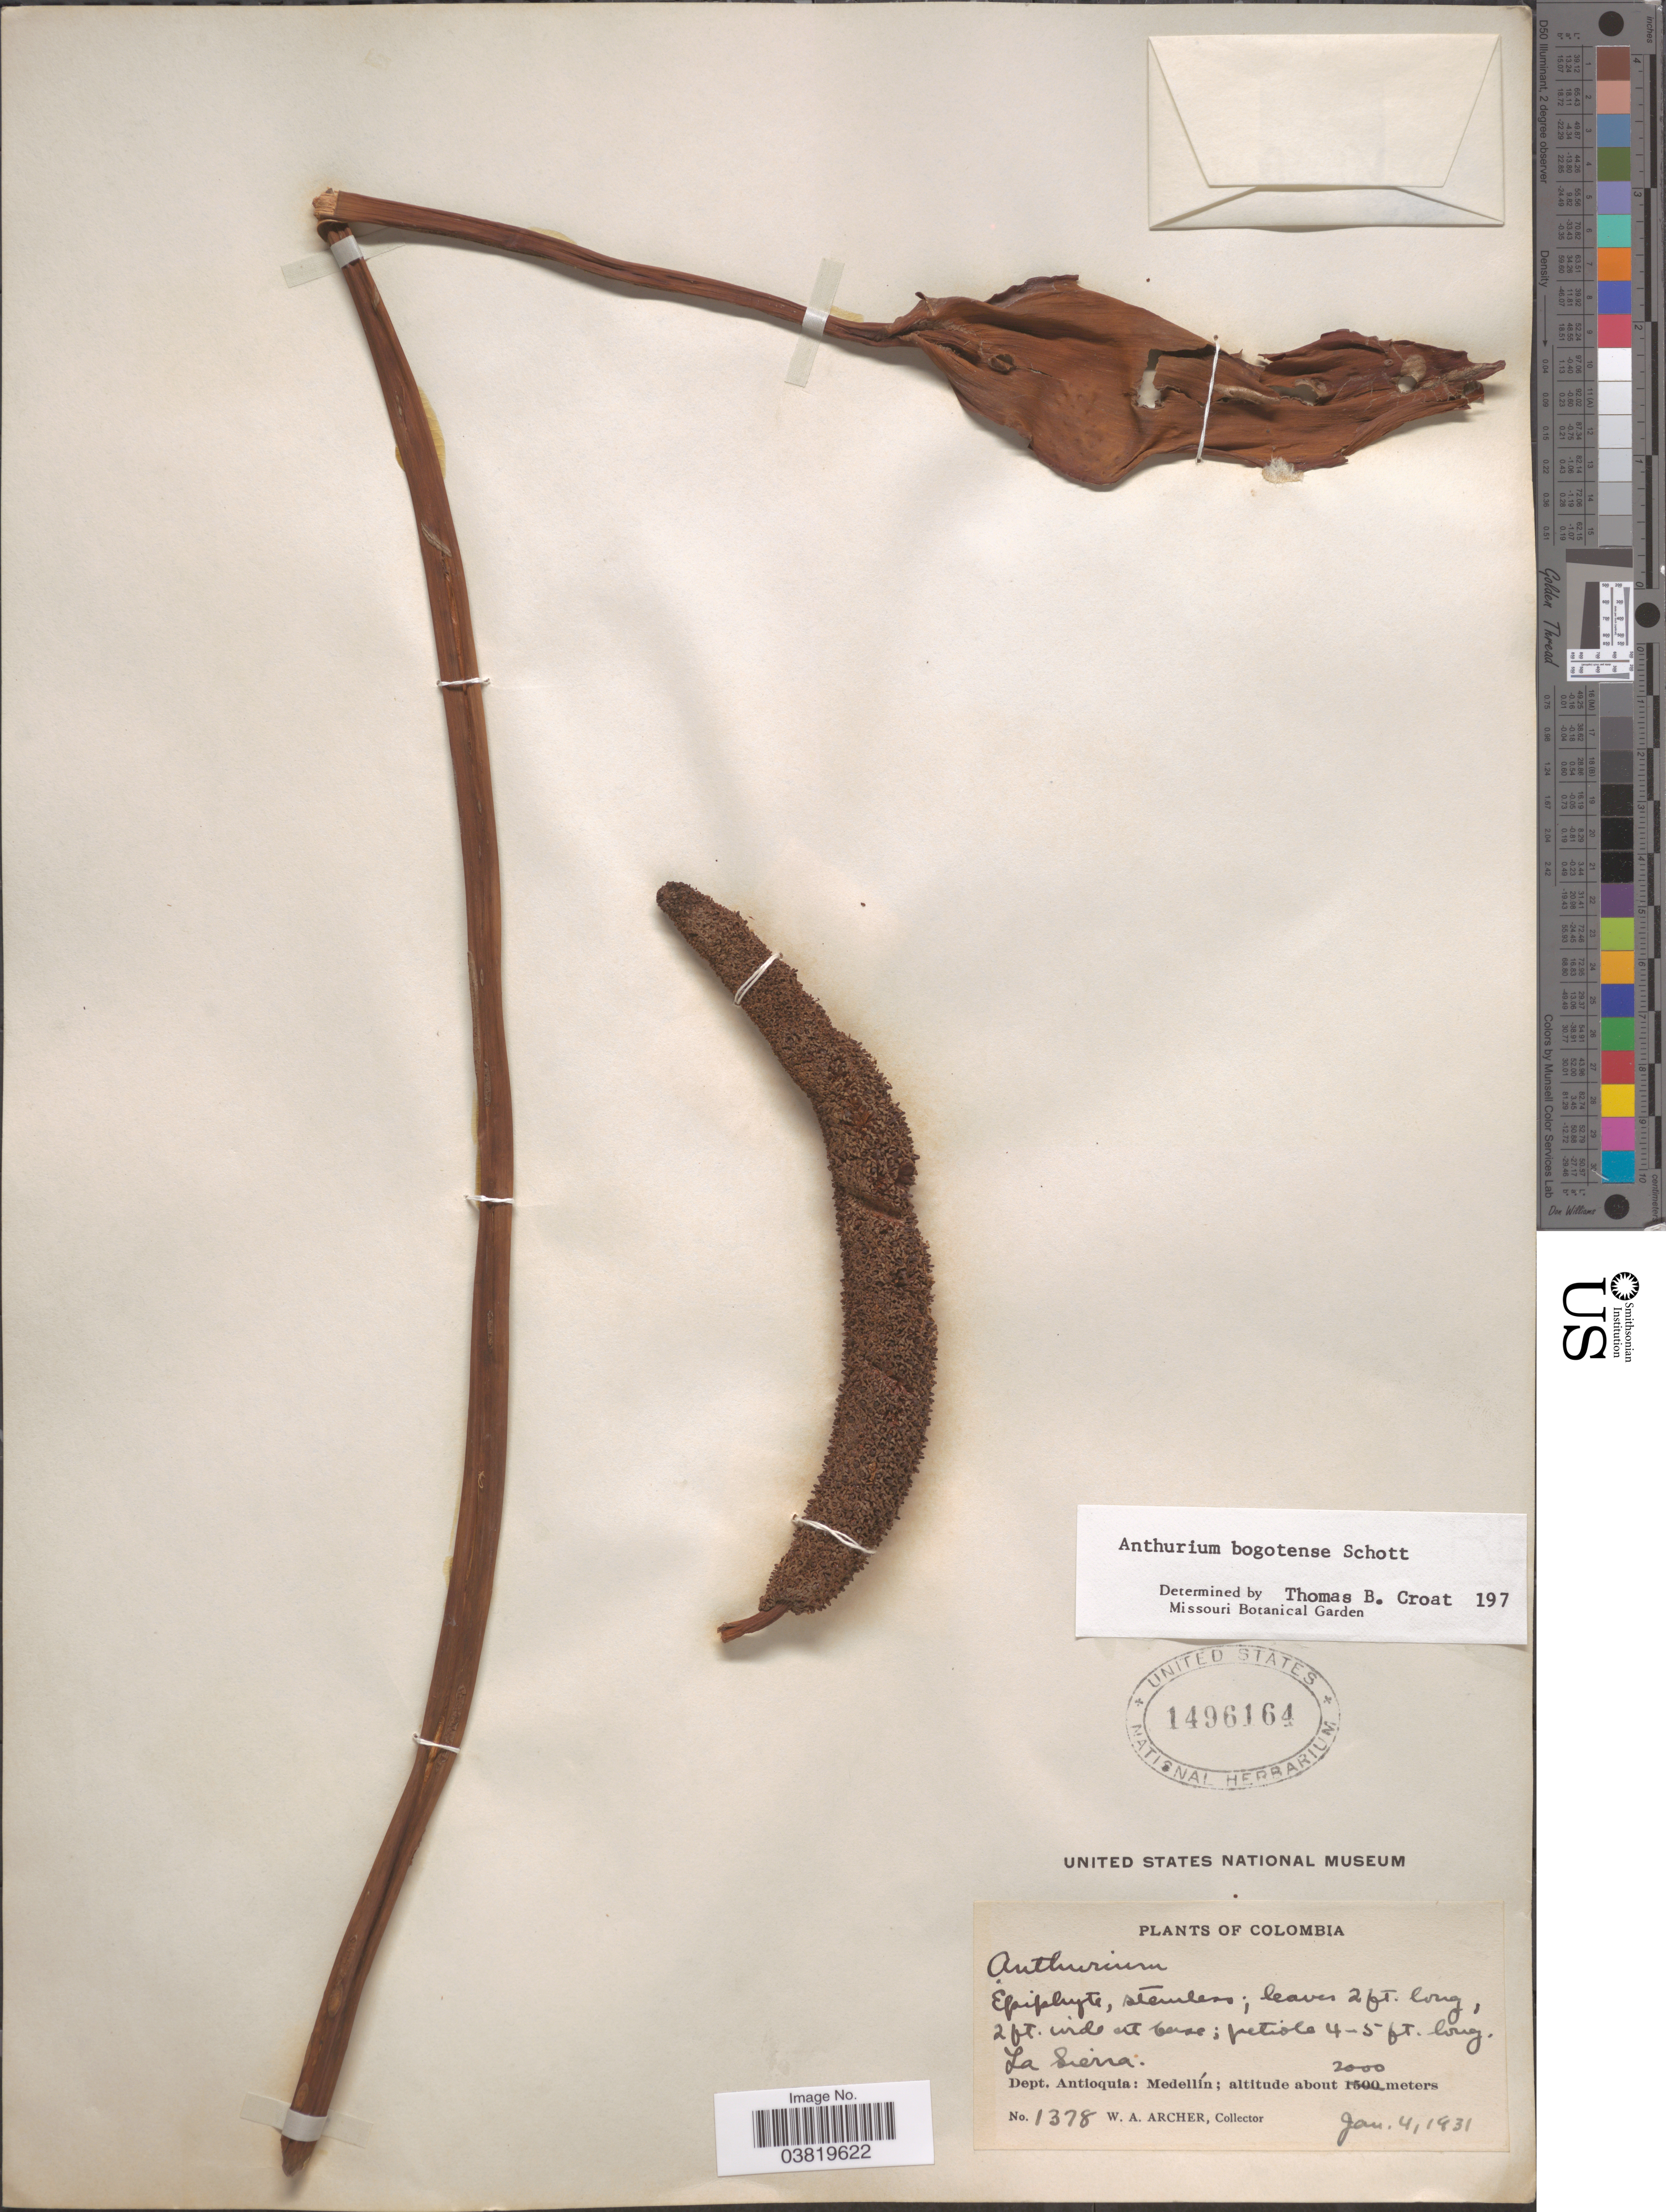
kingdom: Plantae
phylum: Tracheophyta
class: Liliopsida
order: Alismatales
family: Araceae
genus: Anthurium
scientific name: Anthurium bogotense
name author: Schott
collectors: W. Archer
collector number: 1378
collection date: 1931-01-04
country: Colombia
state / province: Antioquia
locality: La Sierra. Dept. Antioquia: Medellín.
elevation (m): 2000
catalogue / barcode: US 1496164